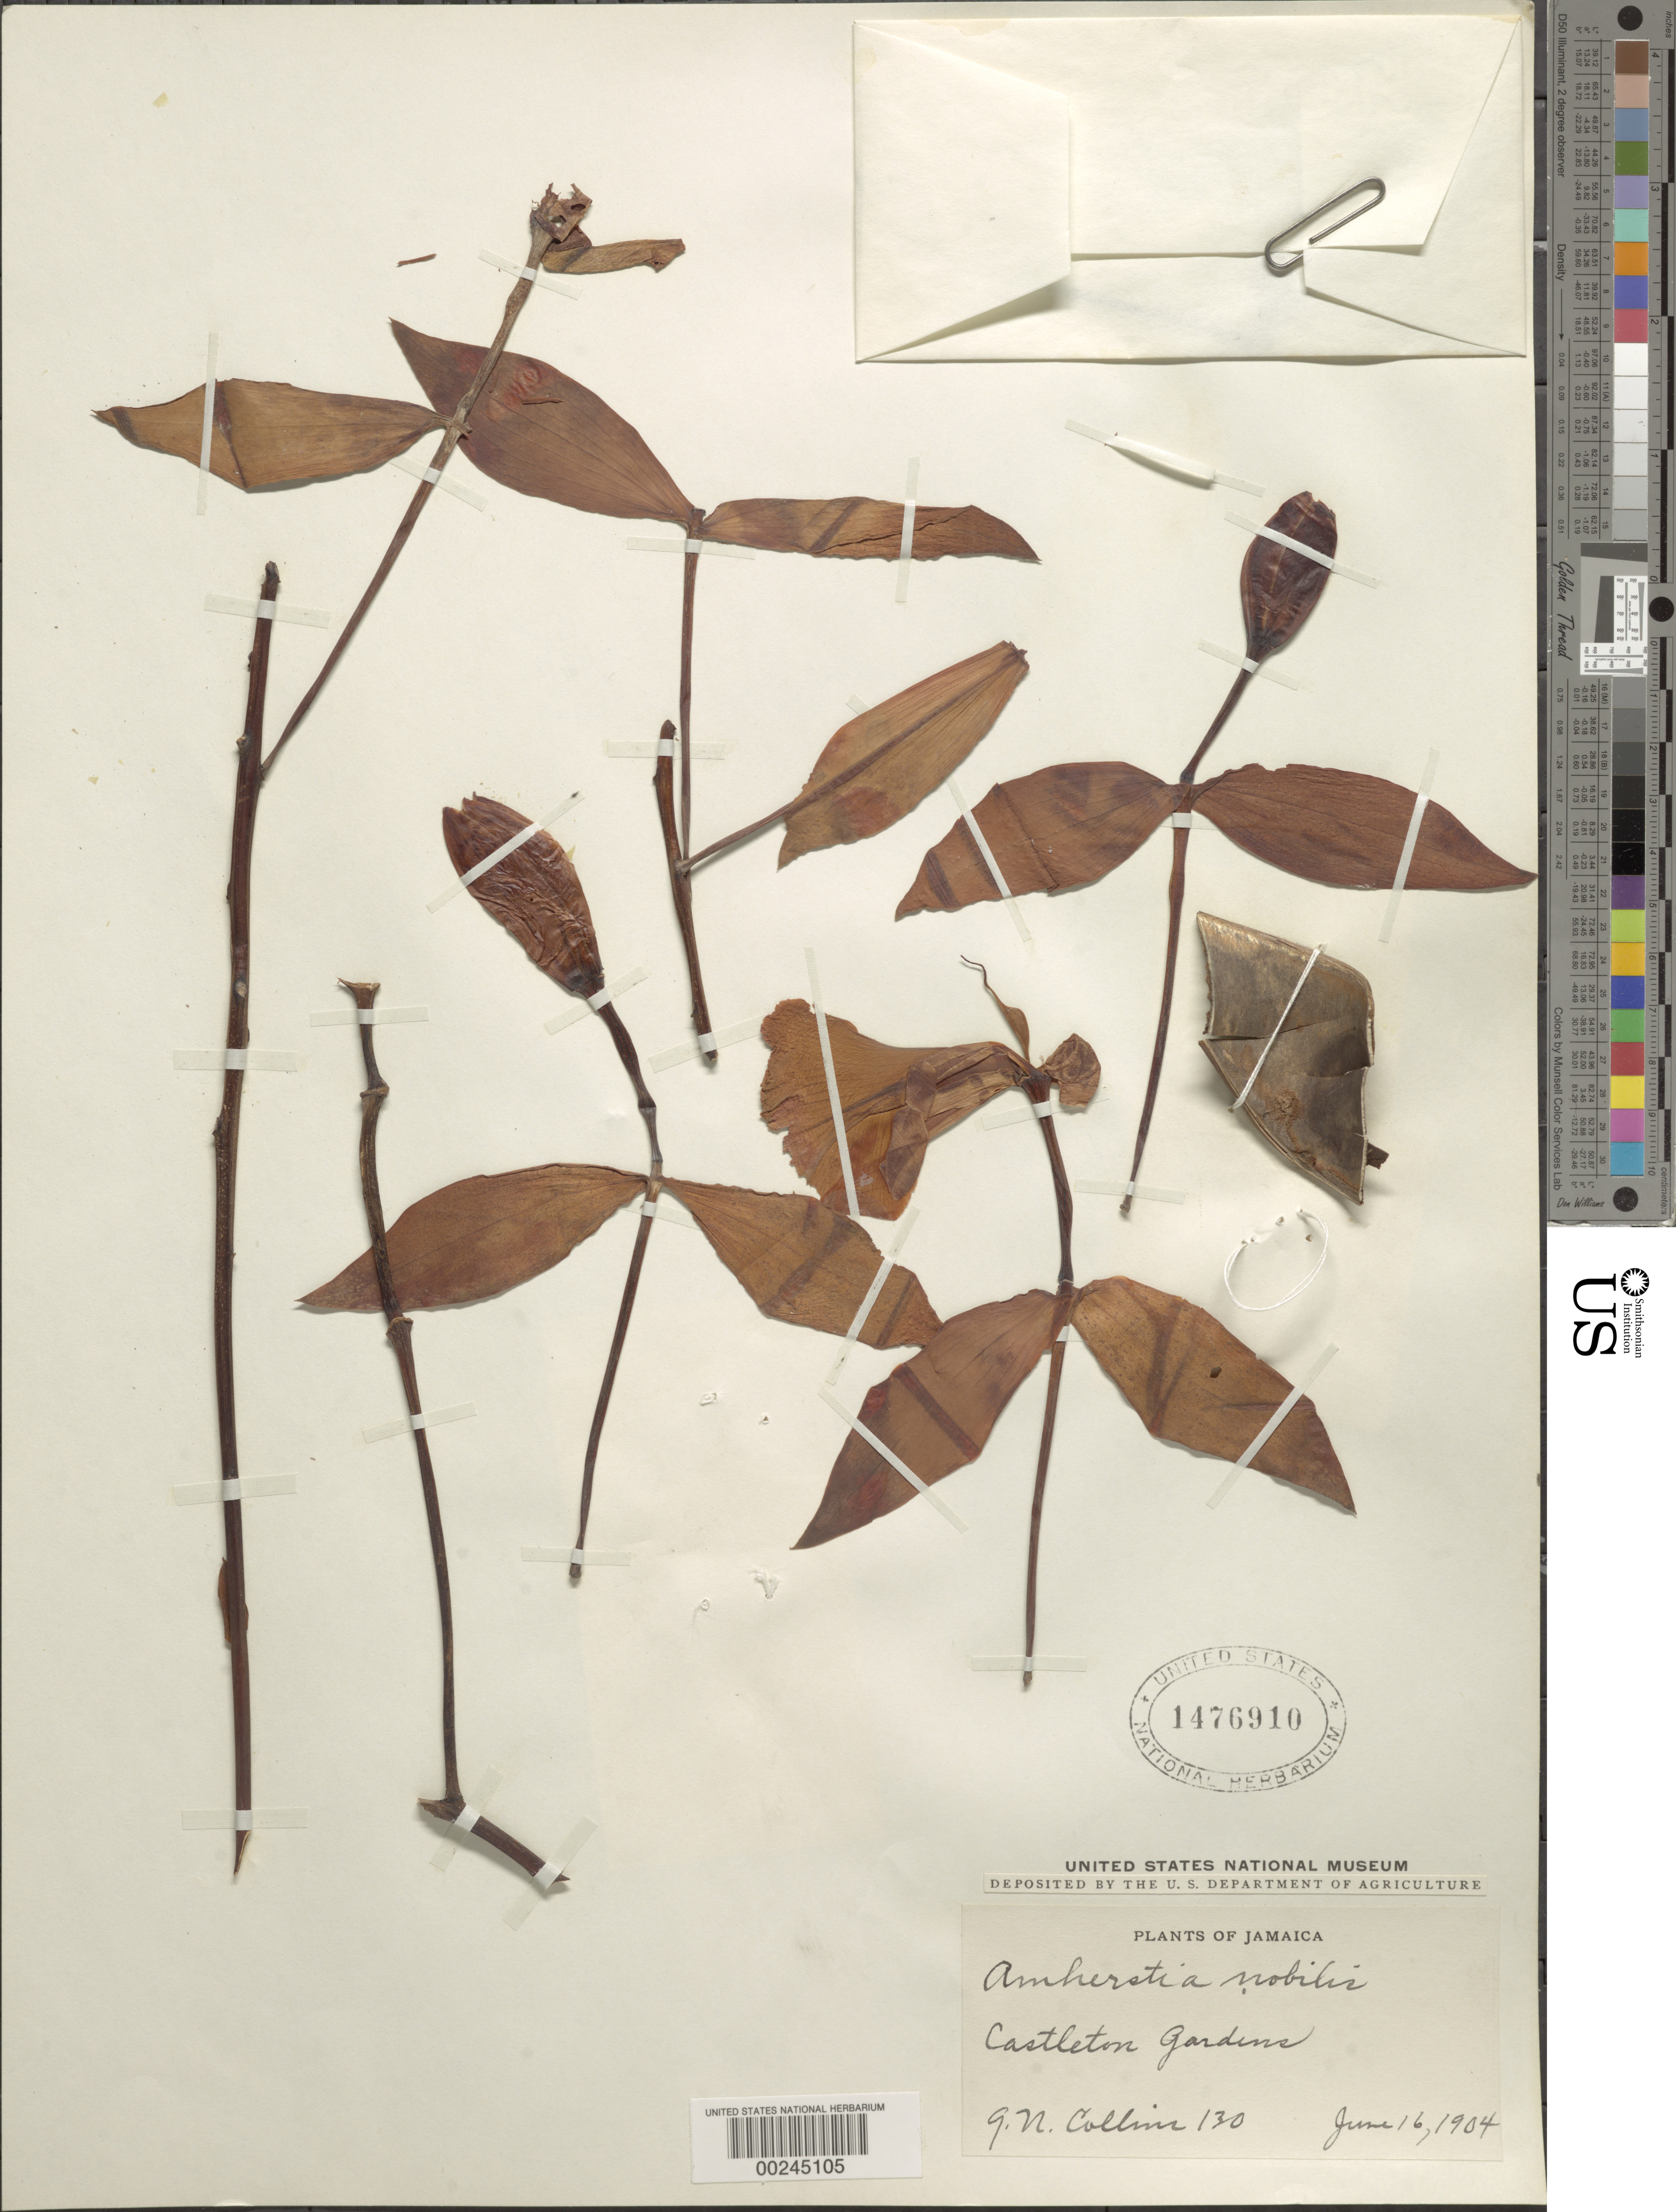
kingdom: Plantae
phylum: Tracheophyta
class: Magnoliopsida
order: Fabales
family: Fabaceae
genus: Amherstia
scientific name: Amherstia nobilis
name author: (Oliv.) Kuntze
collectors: G. Collins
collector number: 130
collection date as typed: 16 Jun 1904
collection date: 1904-06-16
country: Jamaica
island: Greater Antilles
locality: Castleton gardens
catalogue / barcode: US 1476910